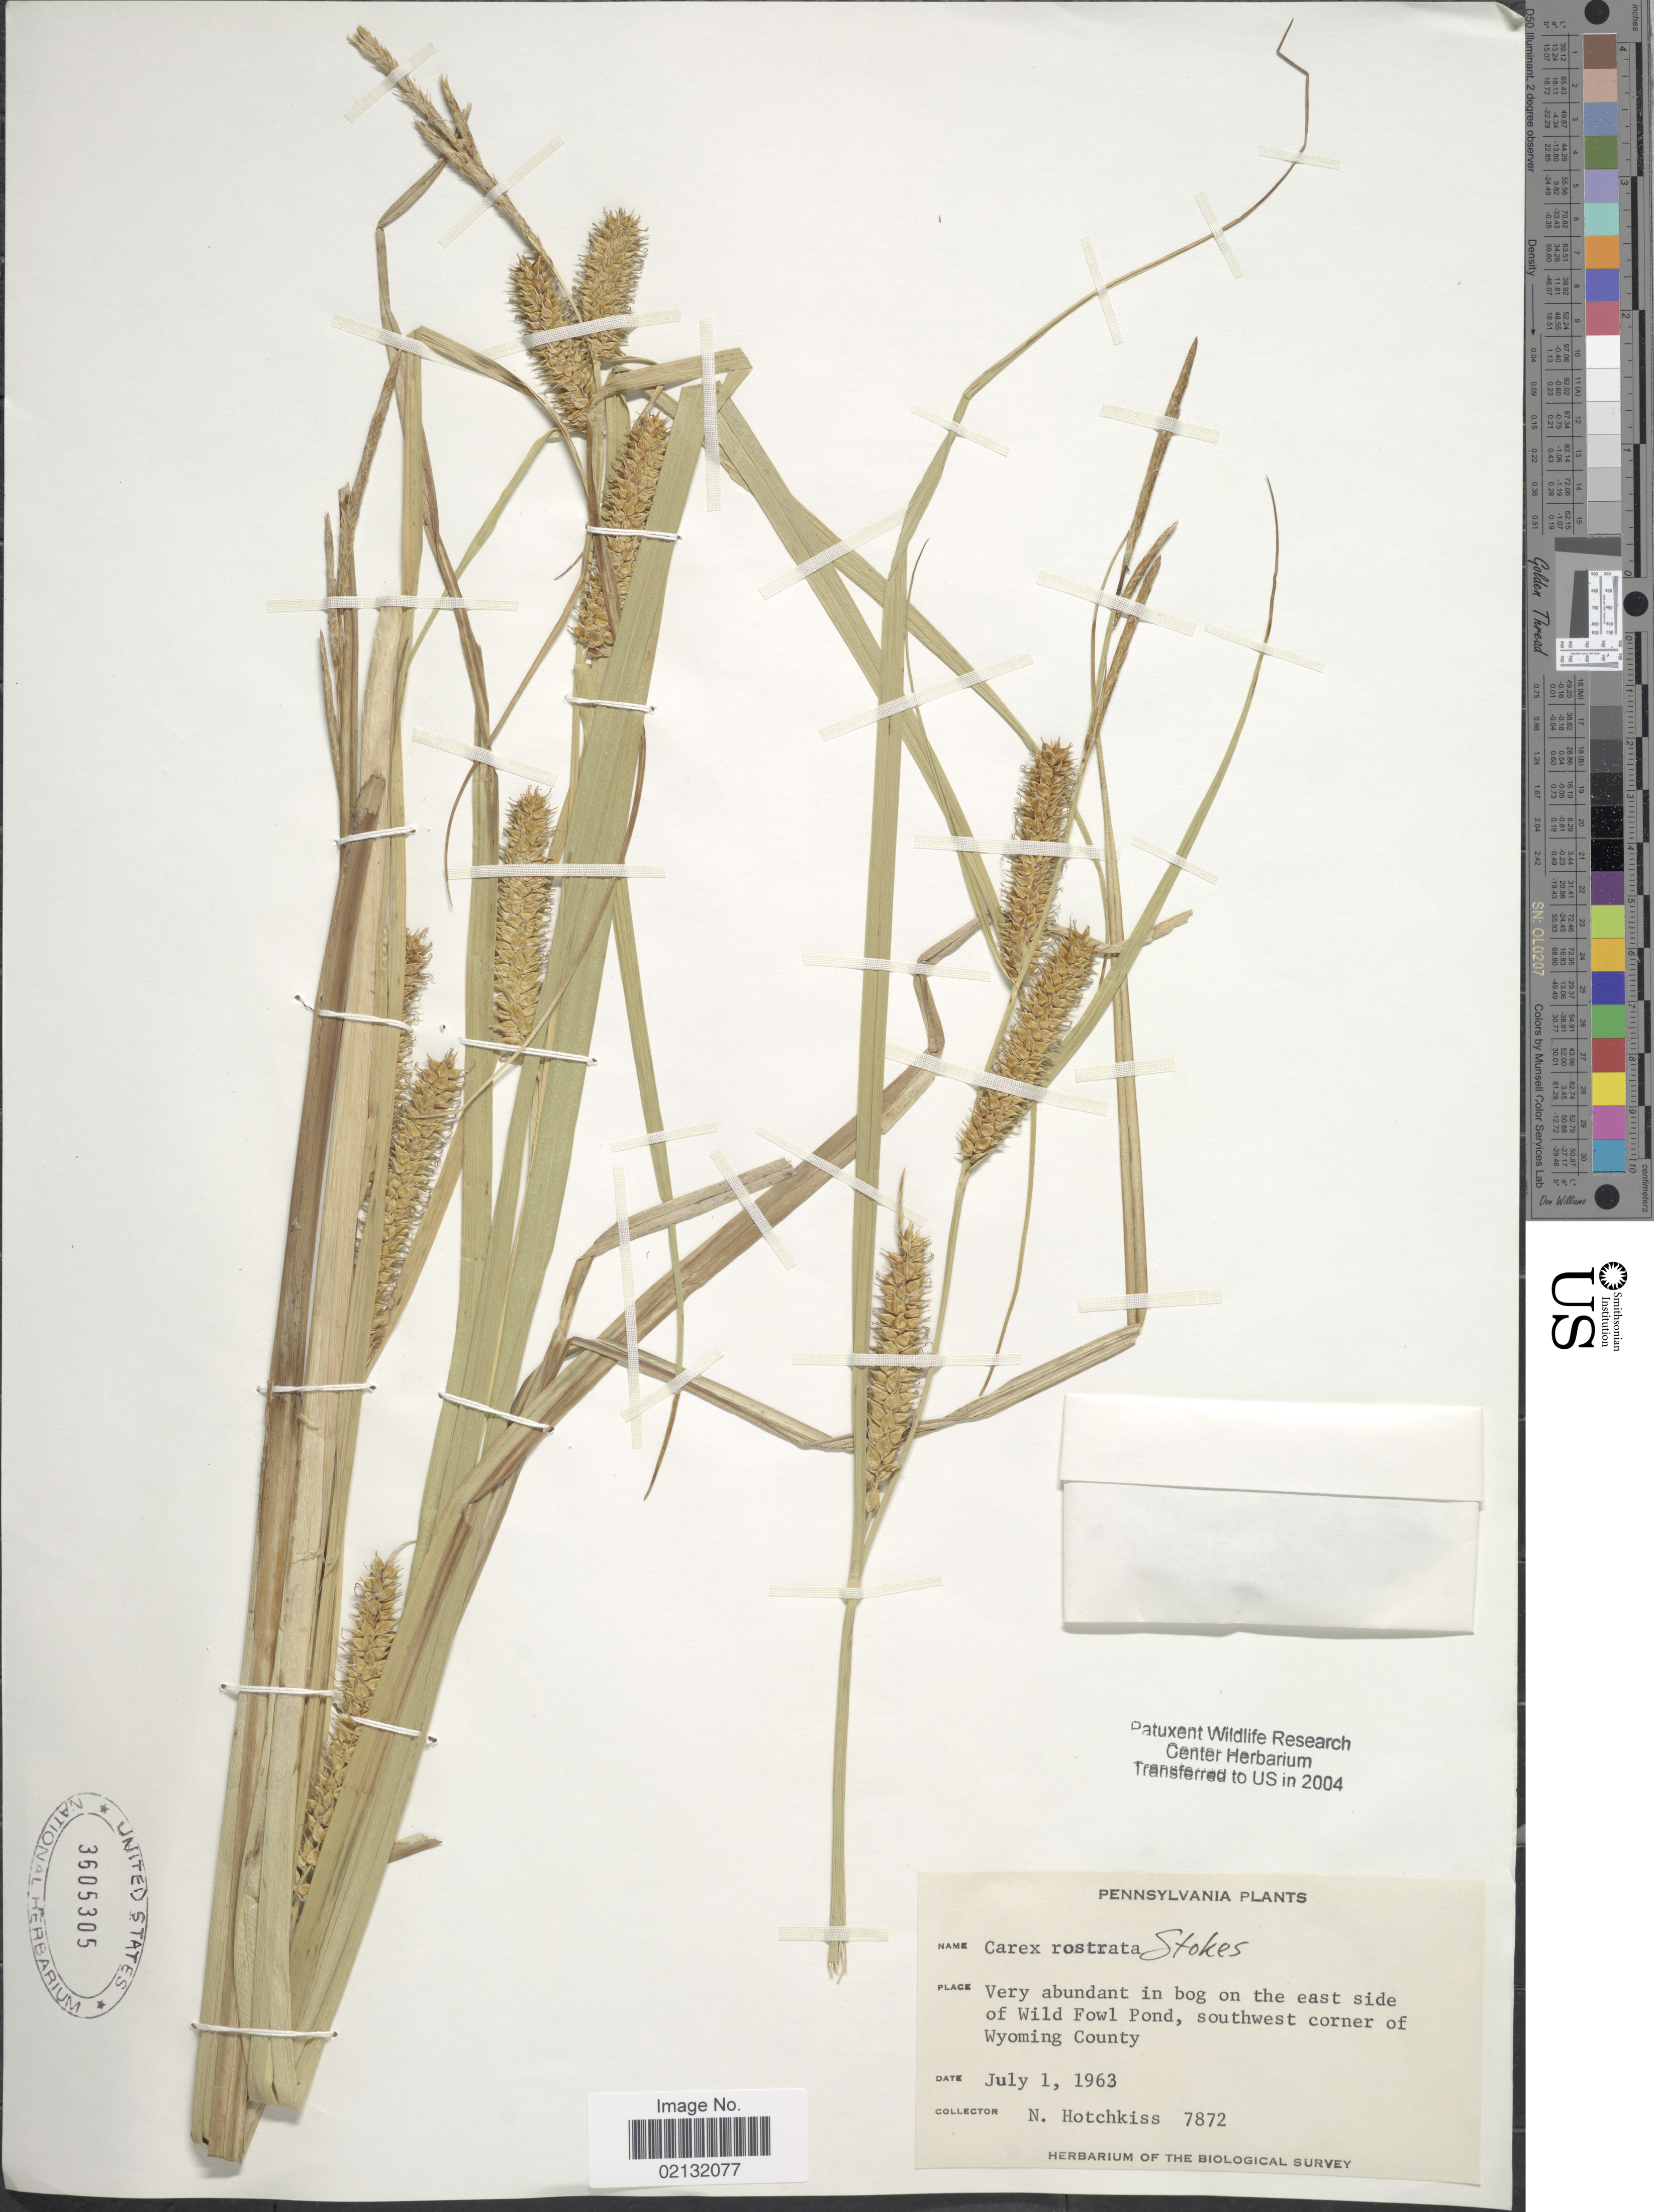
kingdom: Plantae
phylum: Tracheophyta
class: Liliopsida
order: Poales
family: Cyperaceae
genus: Carex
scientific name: Carex rostrata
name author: Stokes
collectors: N. Hotchkiss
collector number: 7872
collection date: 1963-07-01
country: United States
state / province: Pennsylvania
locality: Pennsylvania, in bog on the east side of Wild Fowl Pond, southwest corner of Wyoming County.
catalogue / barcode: US 3605305